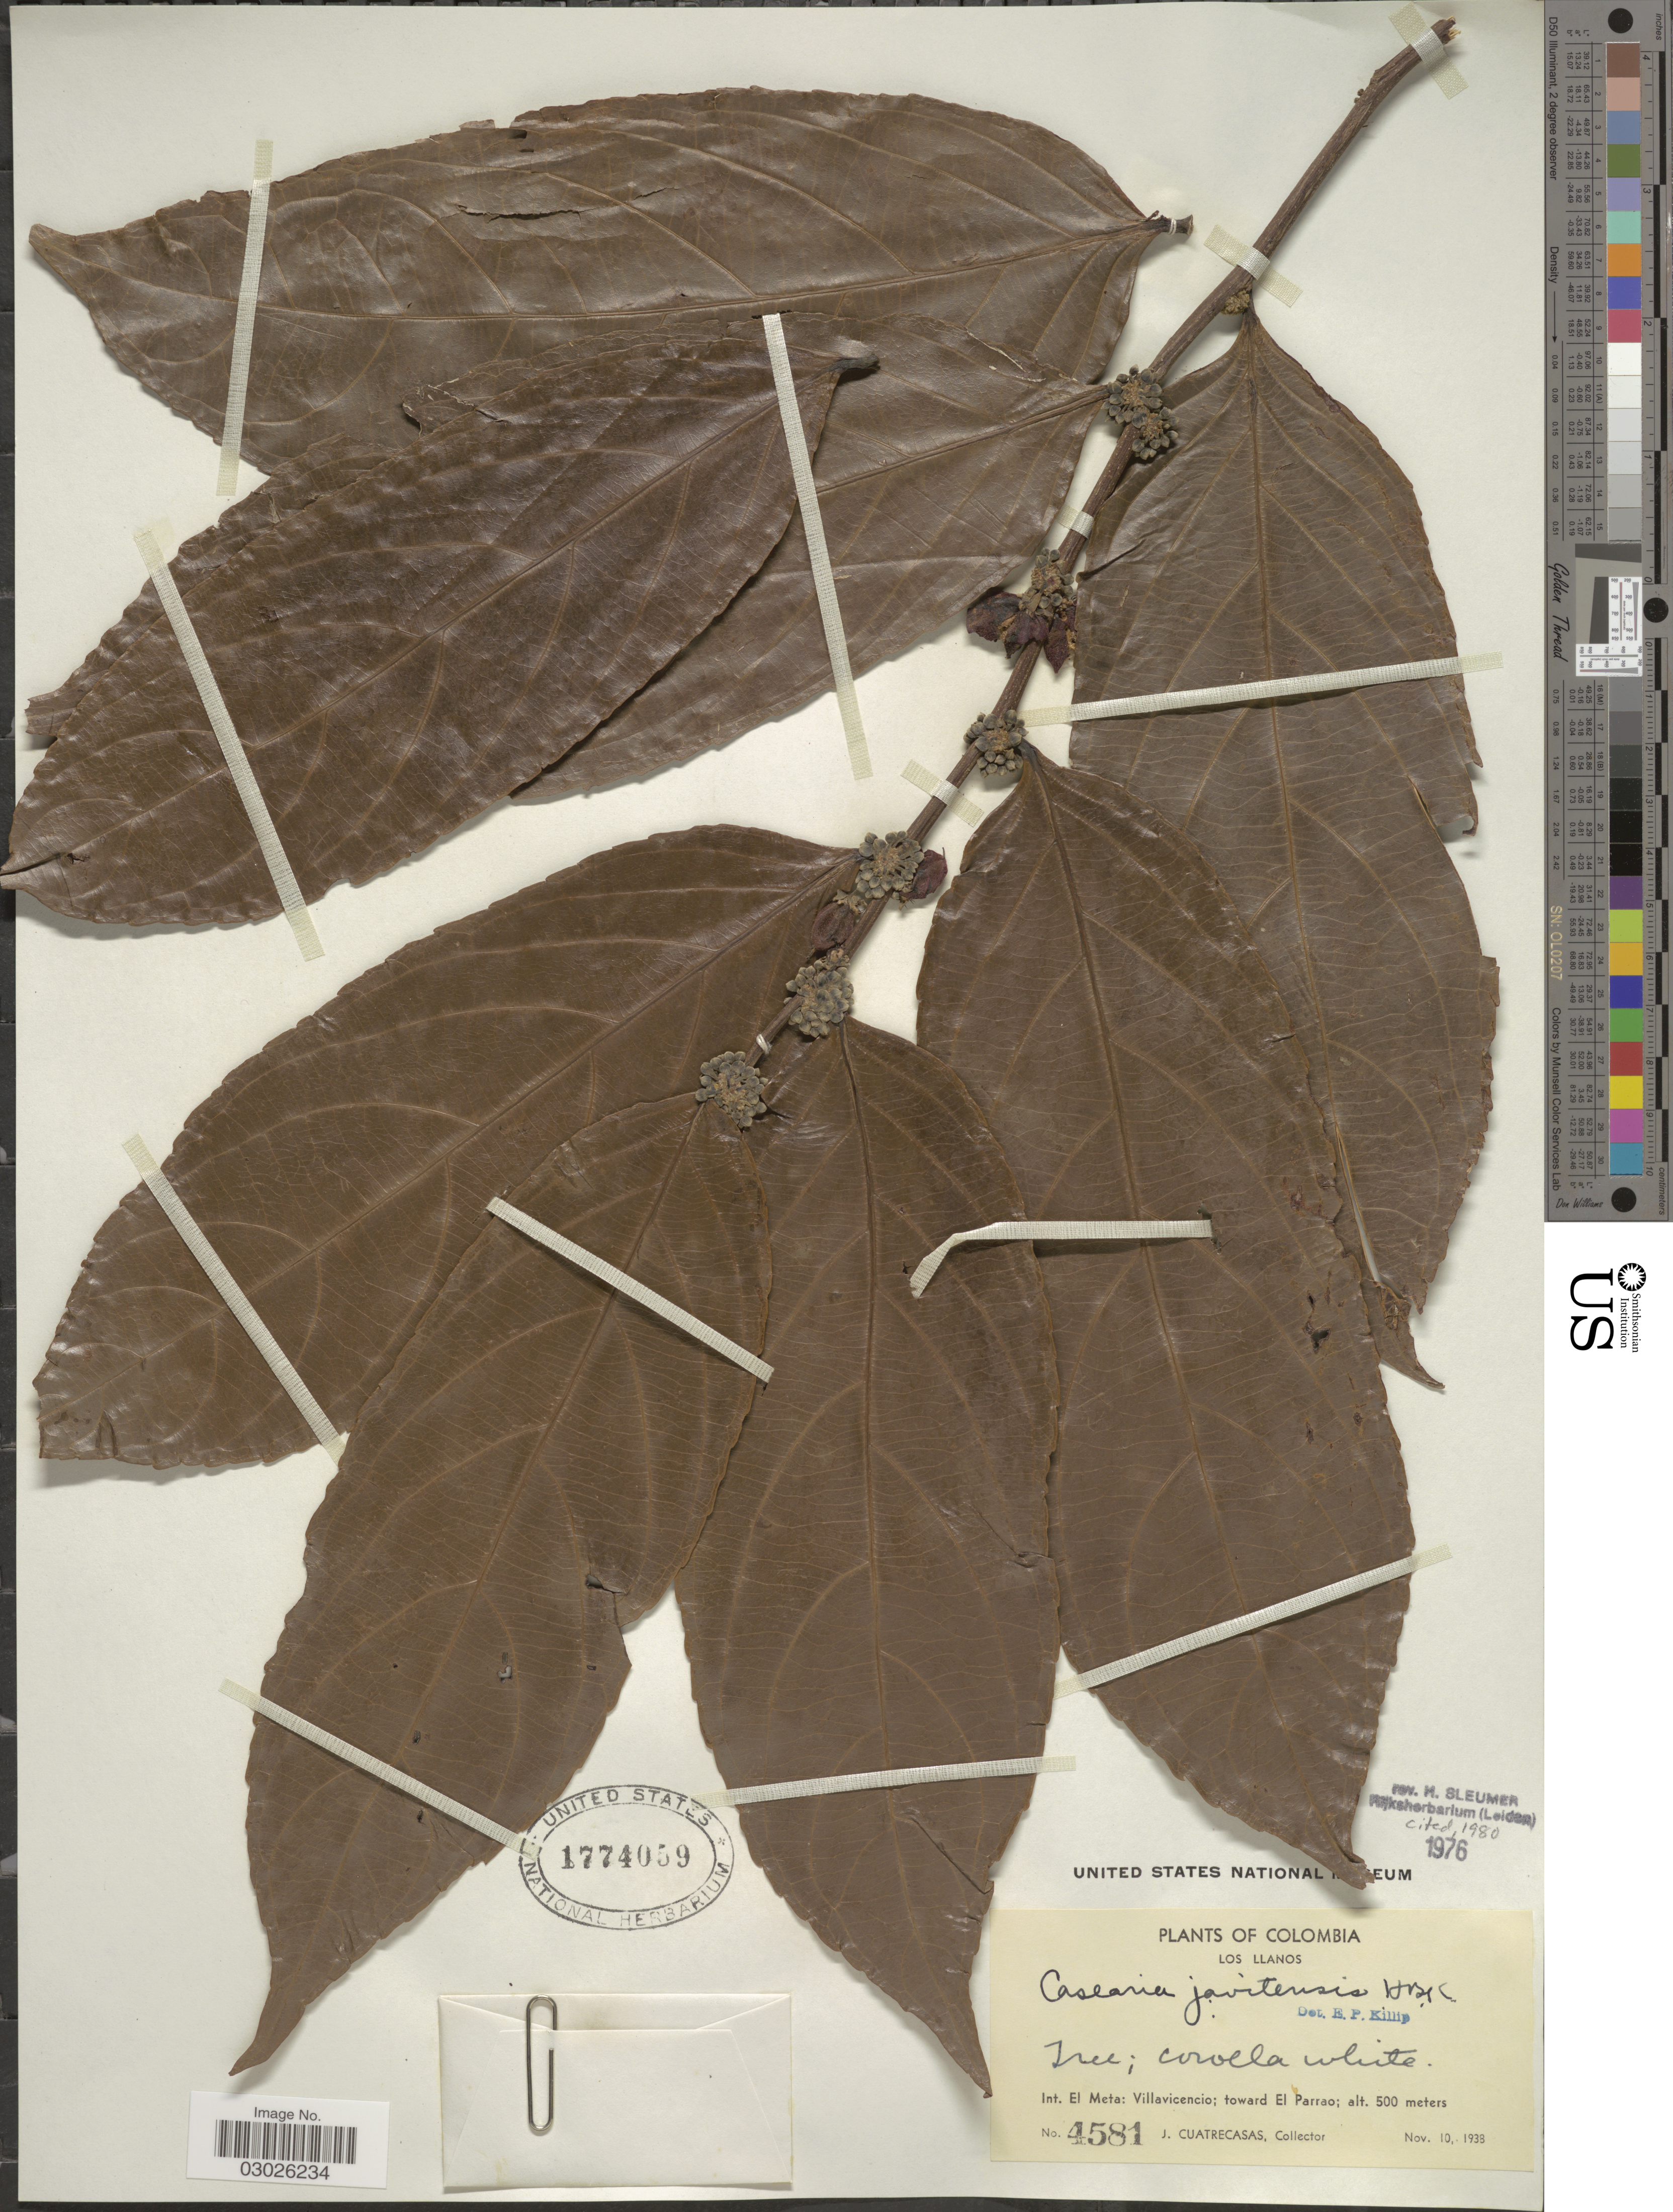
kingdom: Plantae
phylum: Tracheophyta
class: Magnoliopsida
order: Malpighiales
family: Salicaceae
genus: Piparea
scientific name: Piparea multiflora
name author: C.F. Gaertn.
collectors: J. Cuatrecasas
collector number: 4581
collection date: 1938-11-10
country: Colombia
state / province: Meta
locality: Los Llanos, Int. El Meta: Villavicencio; toward El Parrao.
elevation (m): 500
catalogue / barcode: US 1774059